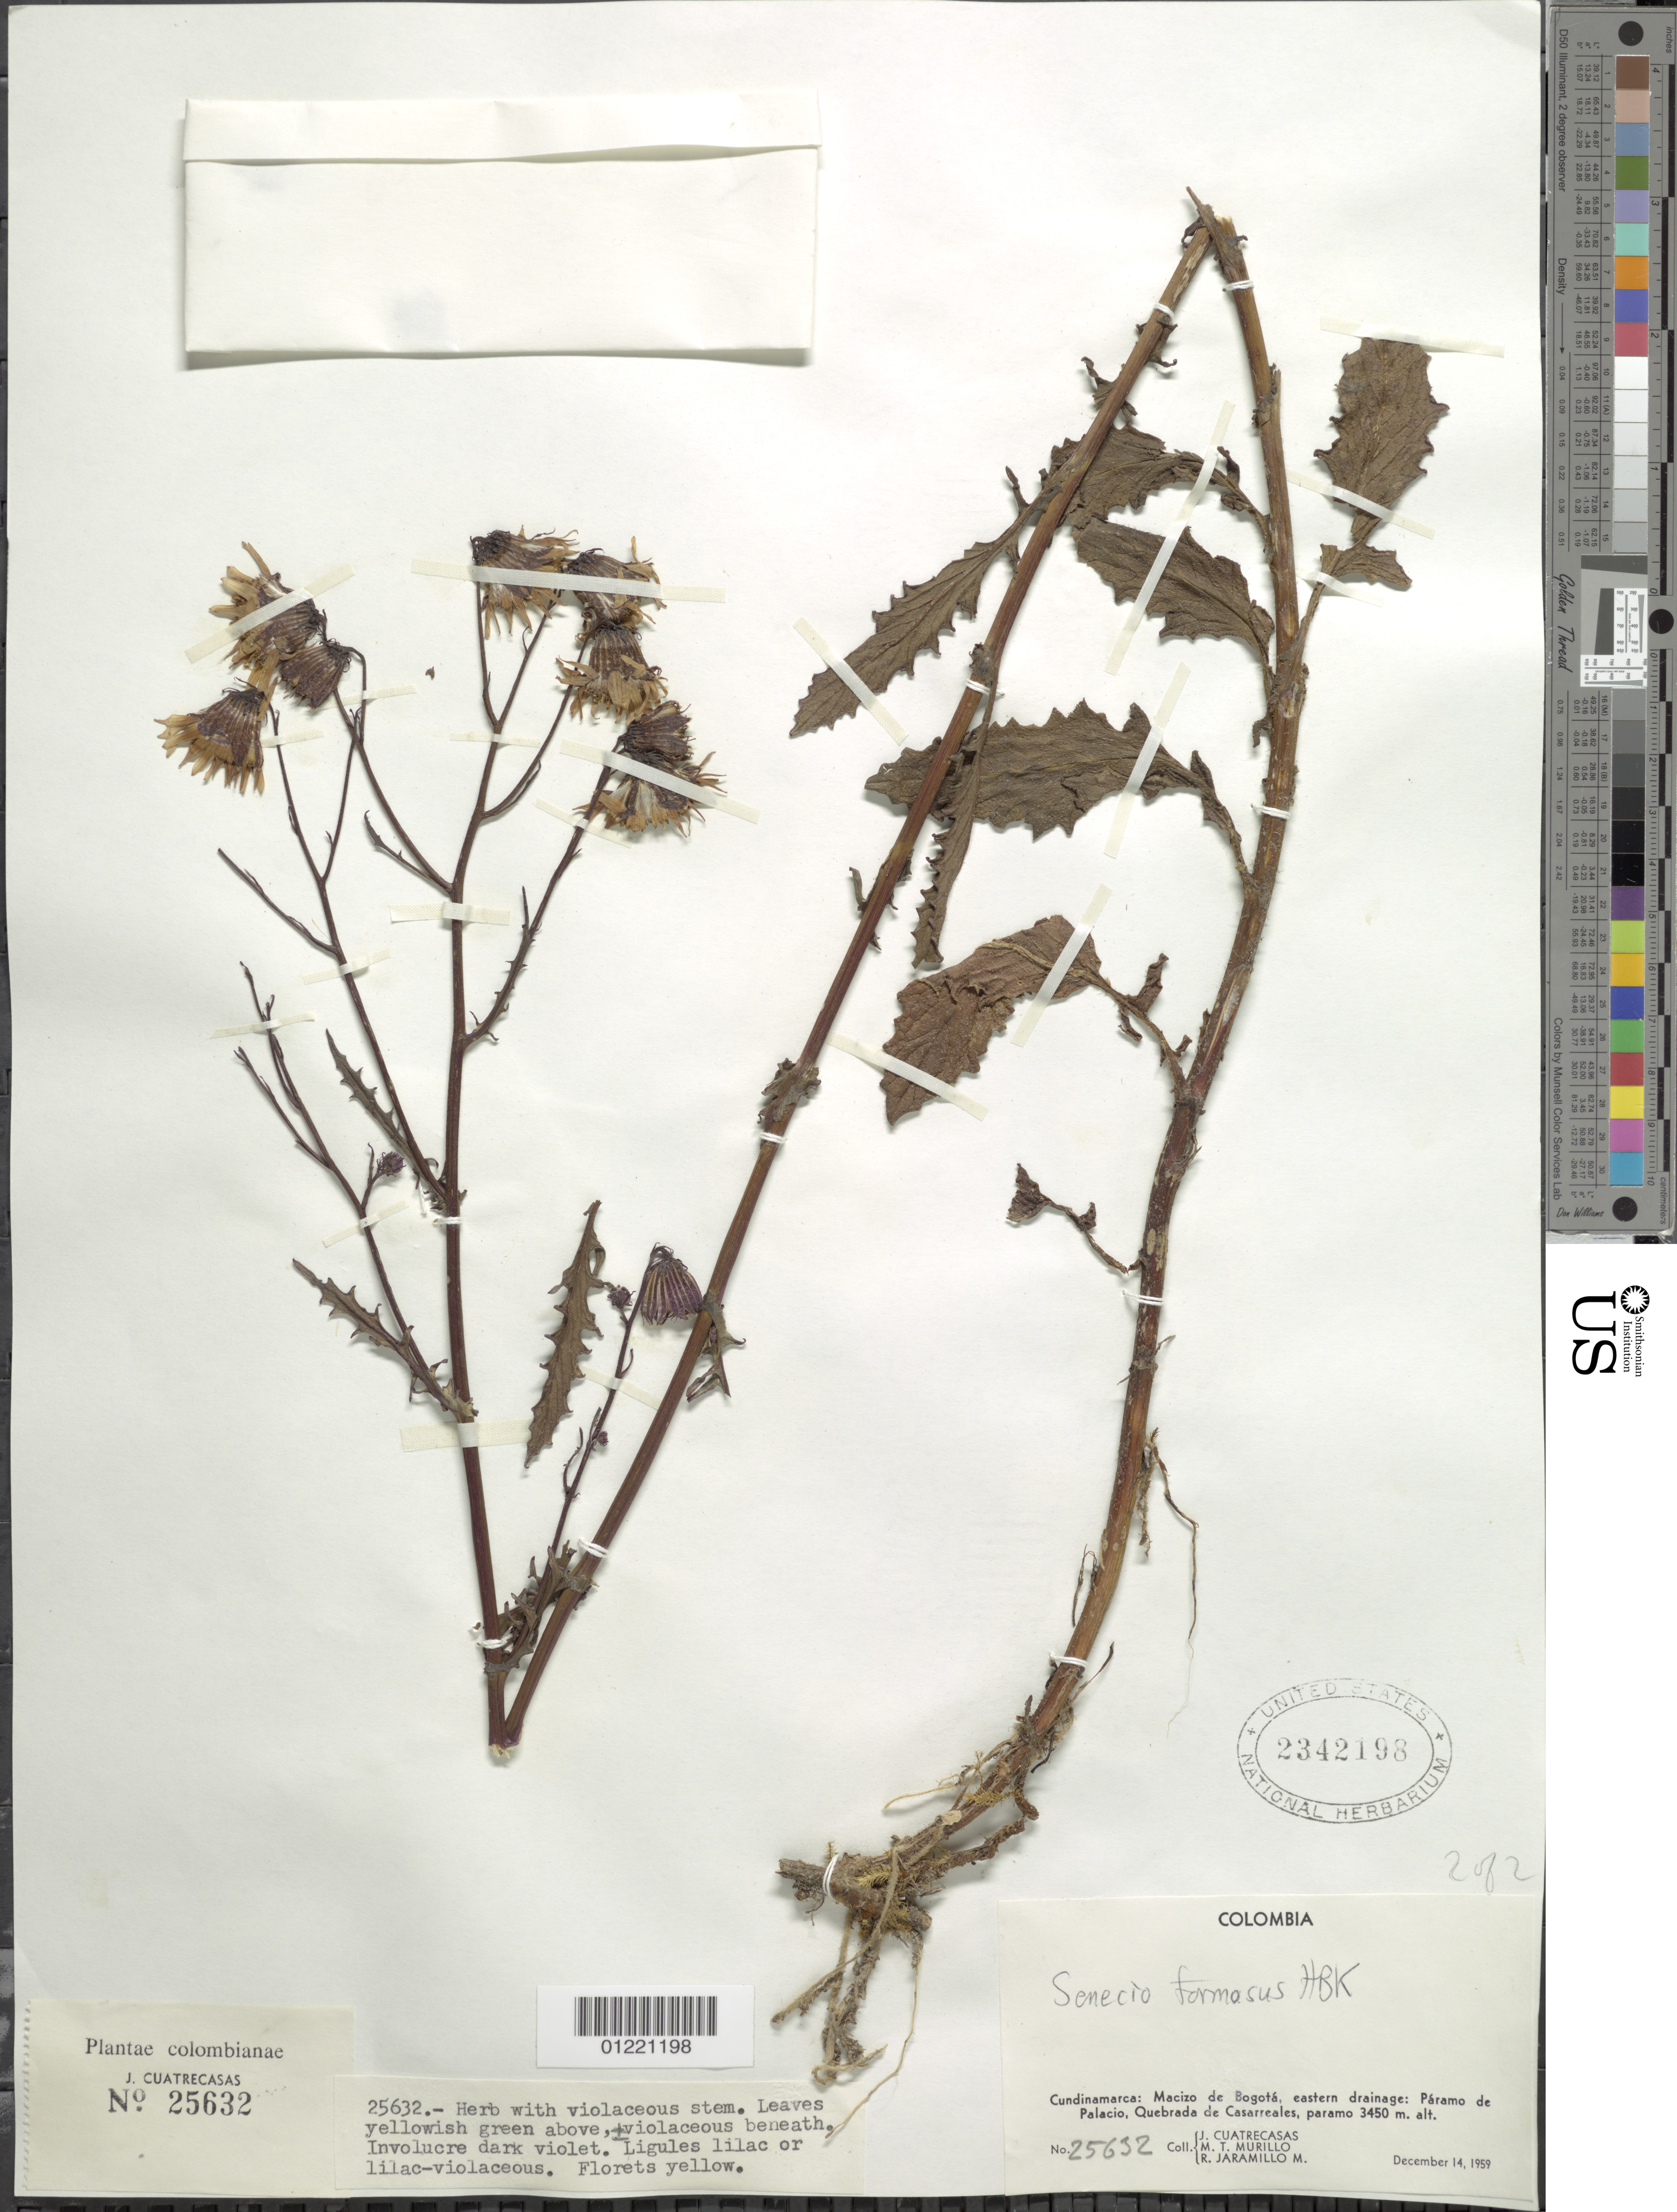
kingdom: Plantae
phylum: Tracheophyta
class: Magnoliopsida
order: Asterales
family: Asteraceae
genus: Senecio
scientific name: Senecio wedglacialis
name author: Cuatrec.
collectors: J. Cuatrecasas, M. Murillo & R. Jaramillo M.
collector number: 25632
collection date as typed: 14-Dec-59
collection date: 1959-12-14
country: Colombia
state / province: Cundinamarca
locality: Cundinamarca: Macizo de Bogotá, eastern drainage: Páramo de Palacio, Quebrada de Casarreales.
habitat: paramo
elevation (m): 3450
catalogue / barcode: US 2342198